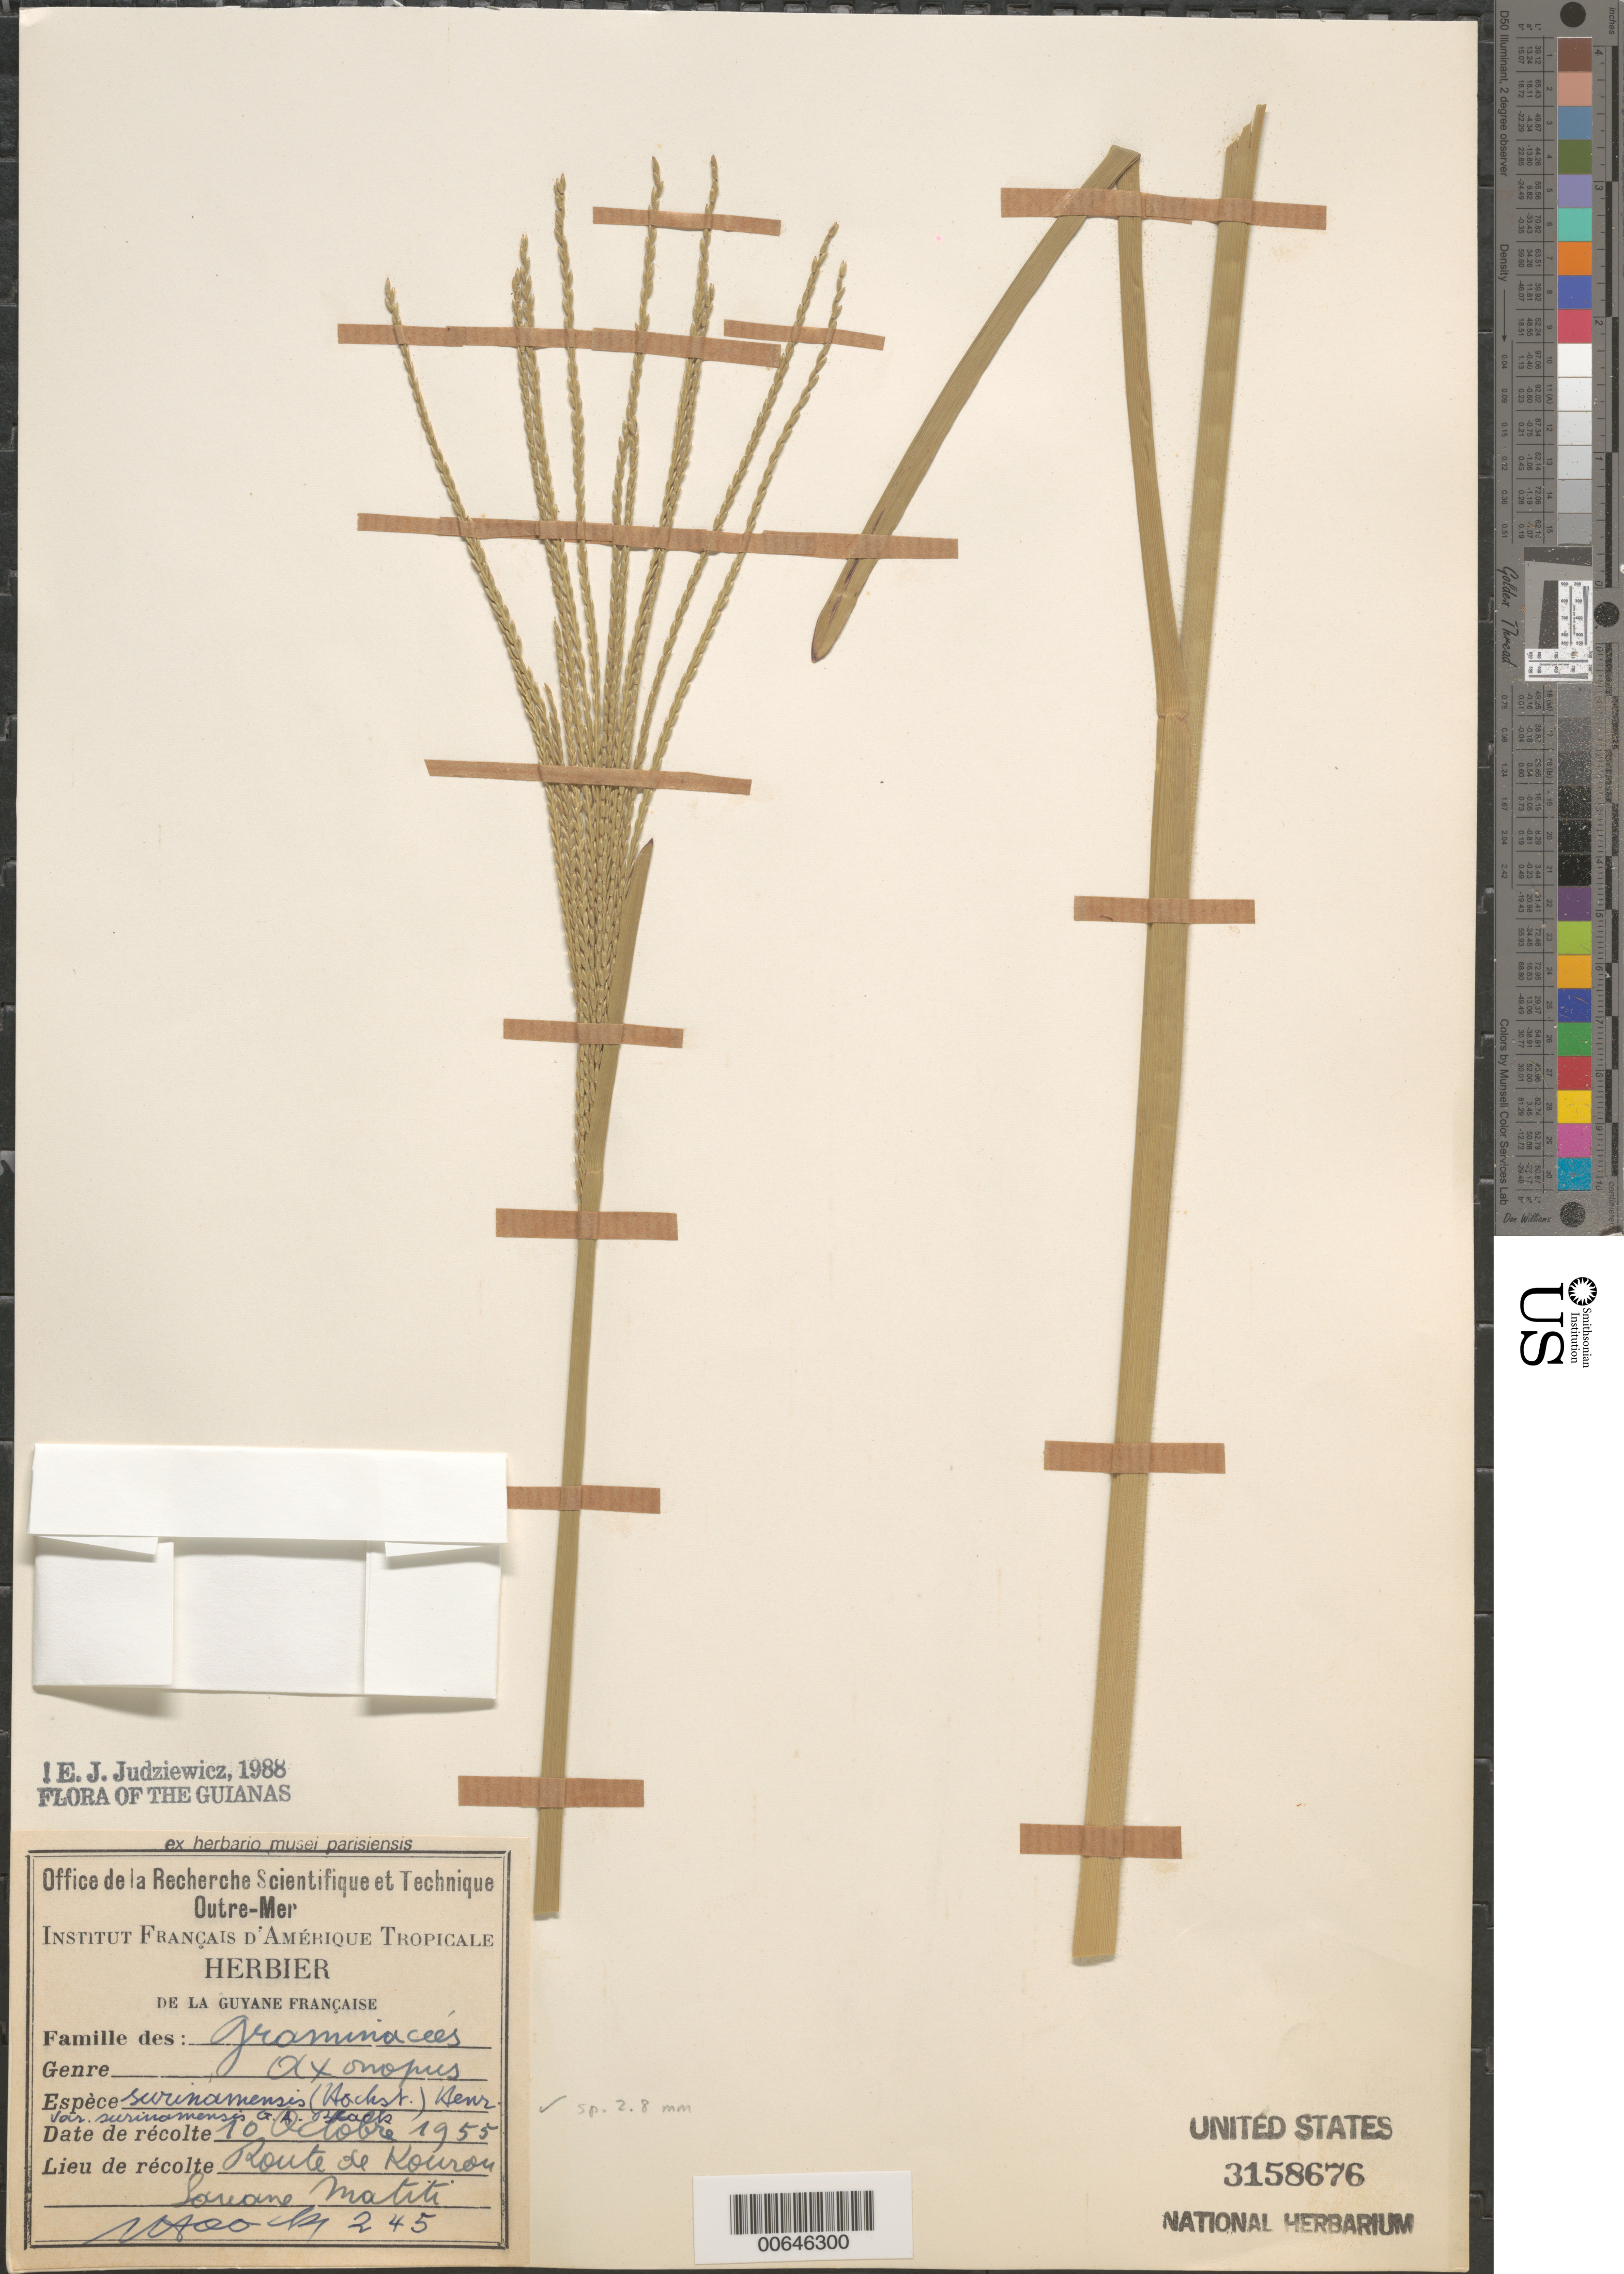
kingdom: Plantae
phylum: Tracheophyta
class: Liliopsida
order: Poales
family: Poaceae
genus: Axonopus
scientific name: Axonopus surinamensis var. surinamensis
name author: (Hochst. ex Steud.) Henr.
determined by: Judziewicz, E. J.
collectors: J. Hoock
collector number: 245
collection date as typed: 10-Oct-55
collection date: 1955-10-10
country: French Guiana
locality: Route de Kourou, chemin Savane Matiti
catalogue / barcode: US 3158676